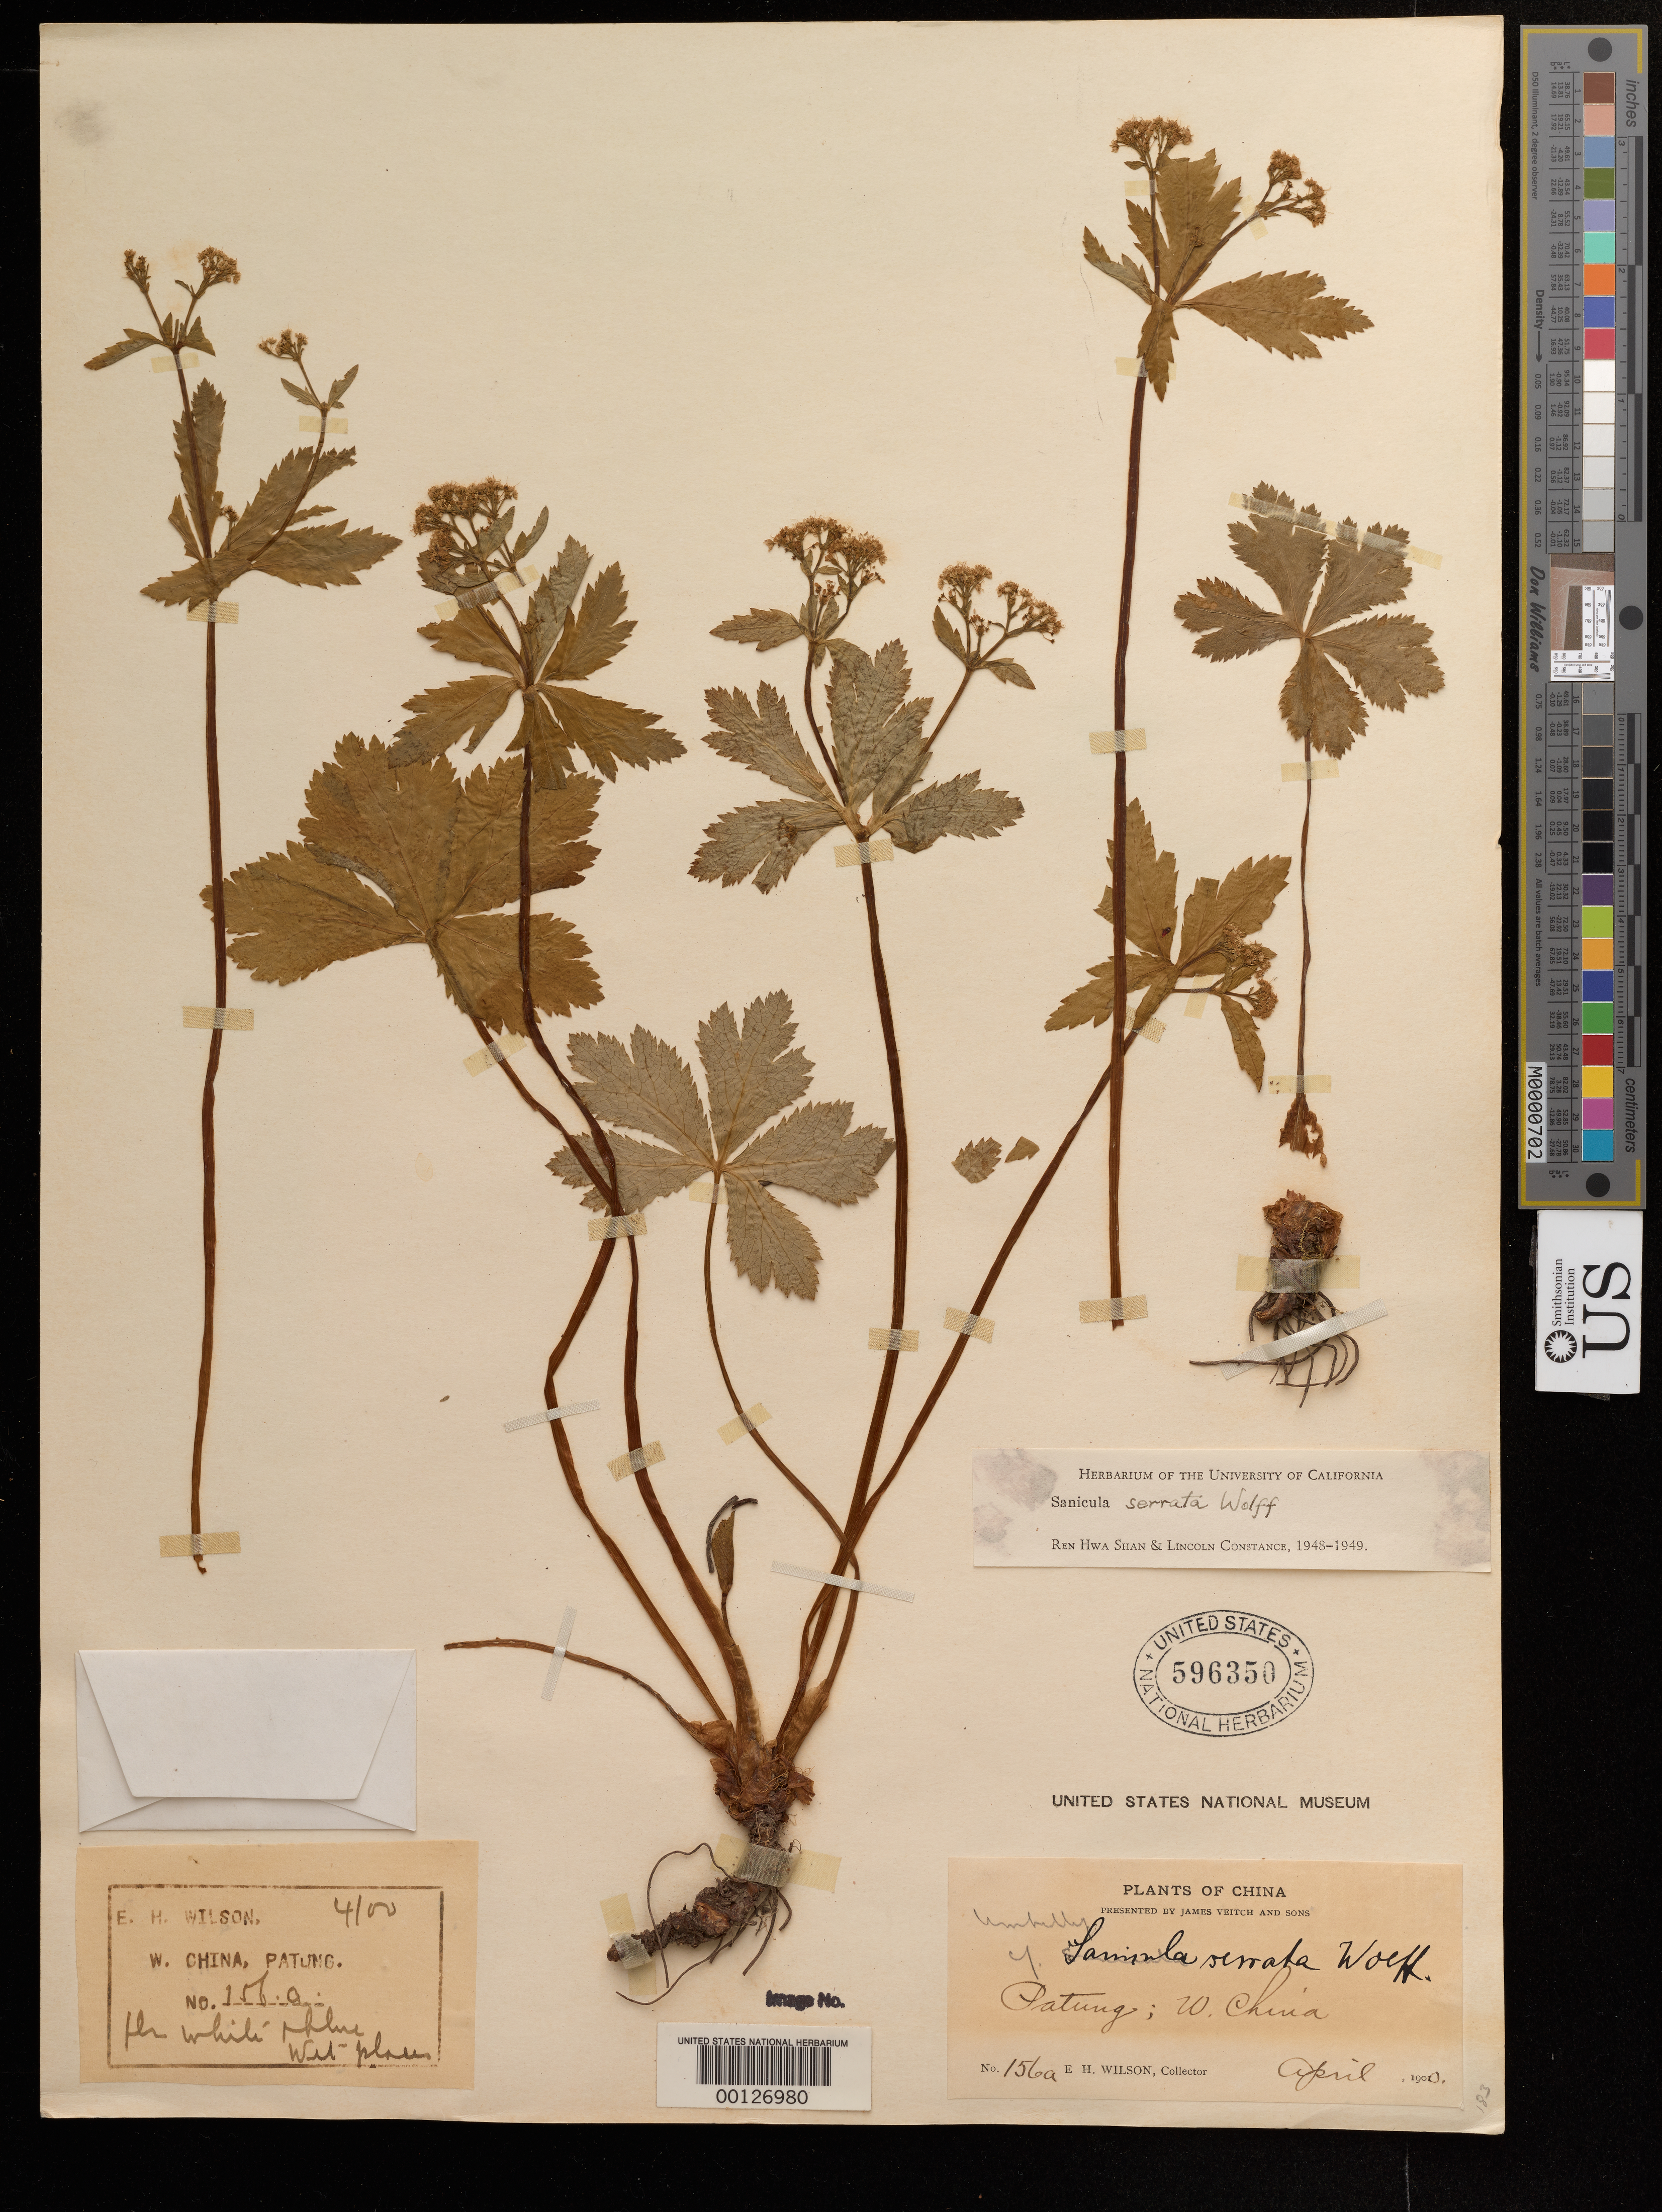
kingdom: Plantae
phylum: Tracheophyta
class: Magnoliopsida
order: Apiales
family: Apiaceae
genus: Sanicula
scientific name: Sanicula serrata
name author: H. Wolff in Engl.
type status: Isotype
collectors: E. H. Wilson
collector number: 156 a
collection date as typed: Apr 1900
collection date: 1900-04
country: China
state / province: Hubei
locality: Patang.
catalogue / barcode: US 596350